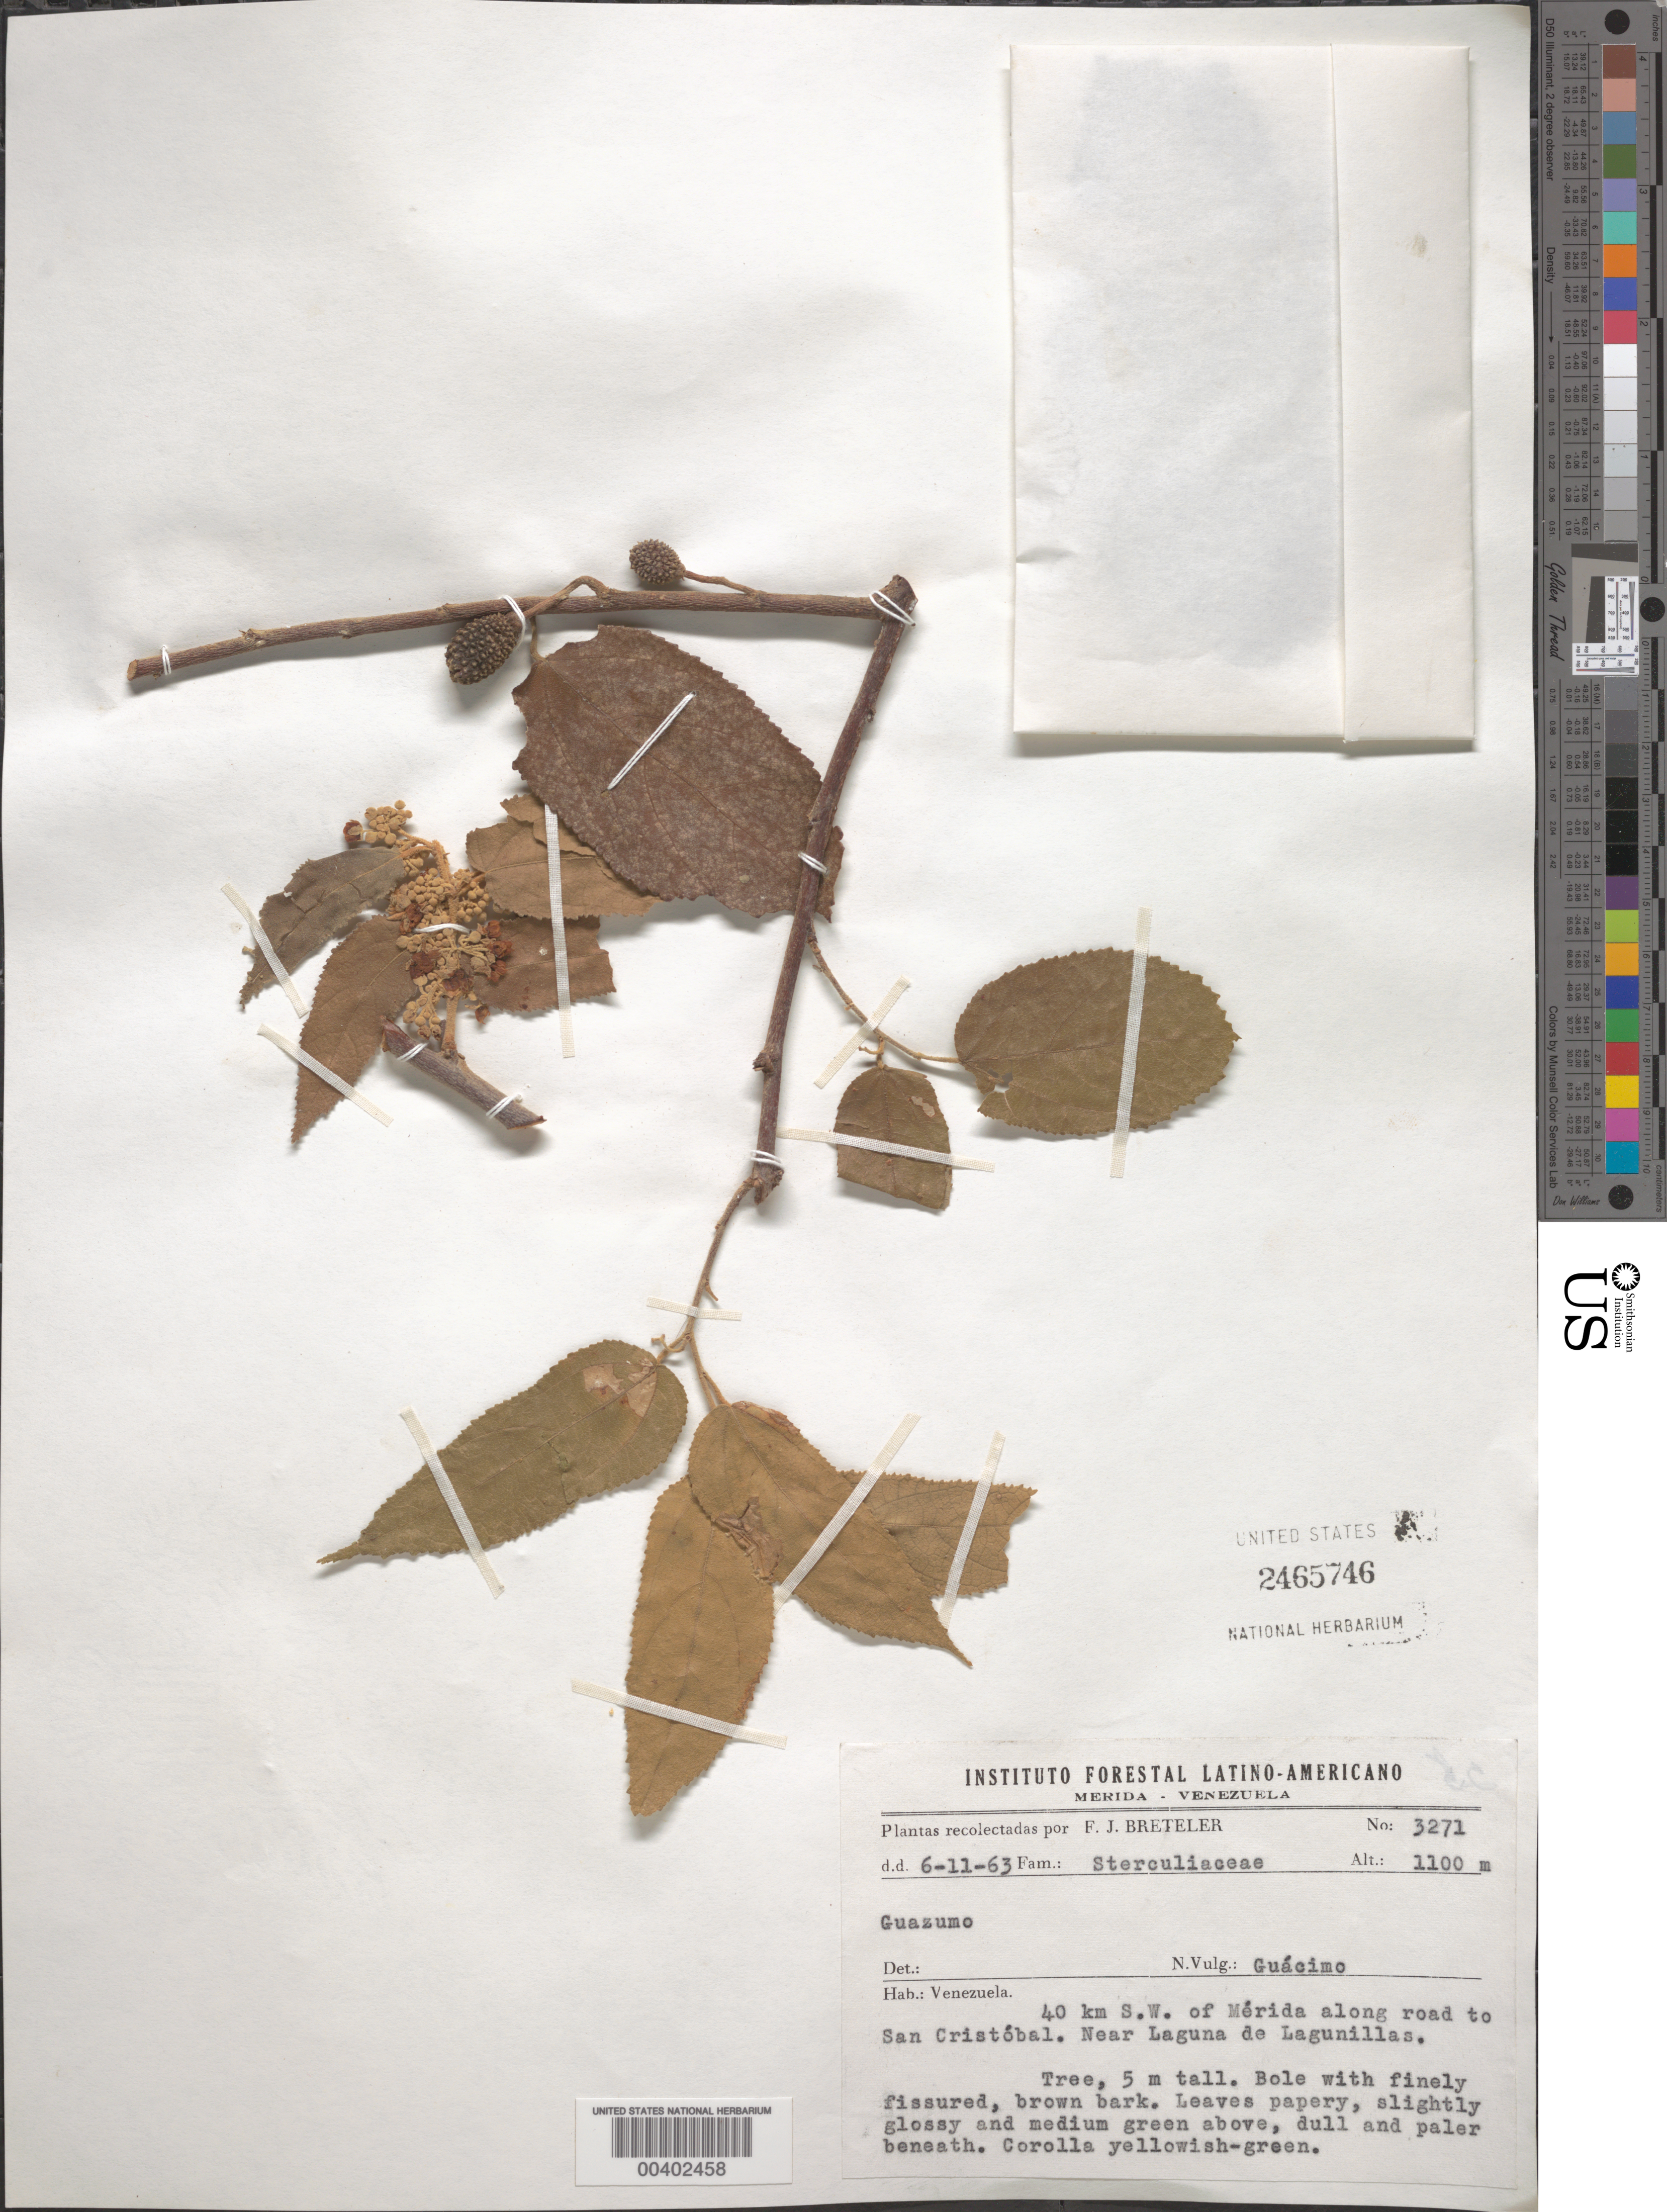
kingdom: Plantae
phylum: Tracheophyta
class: Magnoliopsida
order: Malvales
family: Malvaceae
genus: Guazuma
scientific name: Guazuma ulmifolia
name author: Lam.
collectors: F. J. Breteler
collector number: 3271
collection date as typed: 06 Nov 1963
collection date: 1963-11-06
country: Venezuela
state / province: Mérida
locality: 40 km SW of Merida along road to San Cristóbal. Near Laguna de Lagunillas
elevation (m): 1100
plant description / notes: Common name: Guácimo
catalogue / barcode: US 2465746